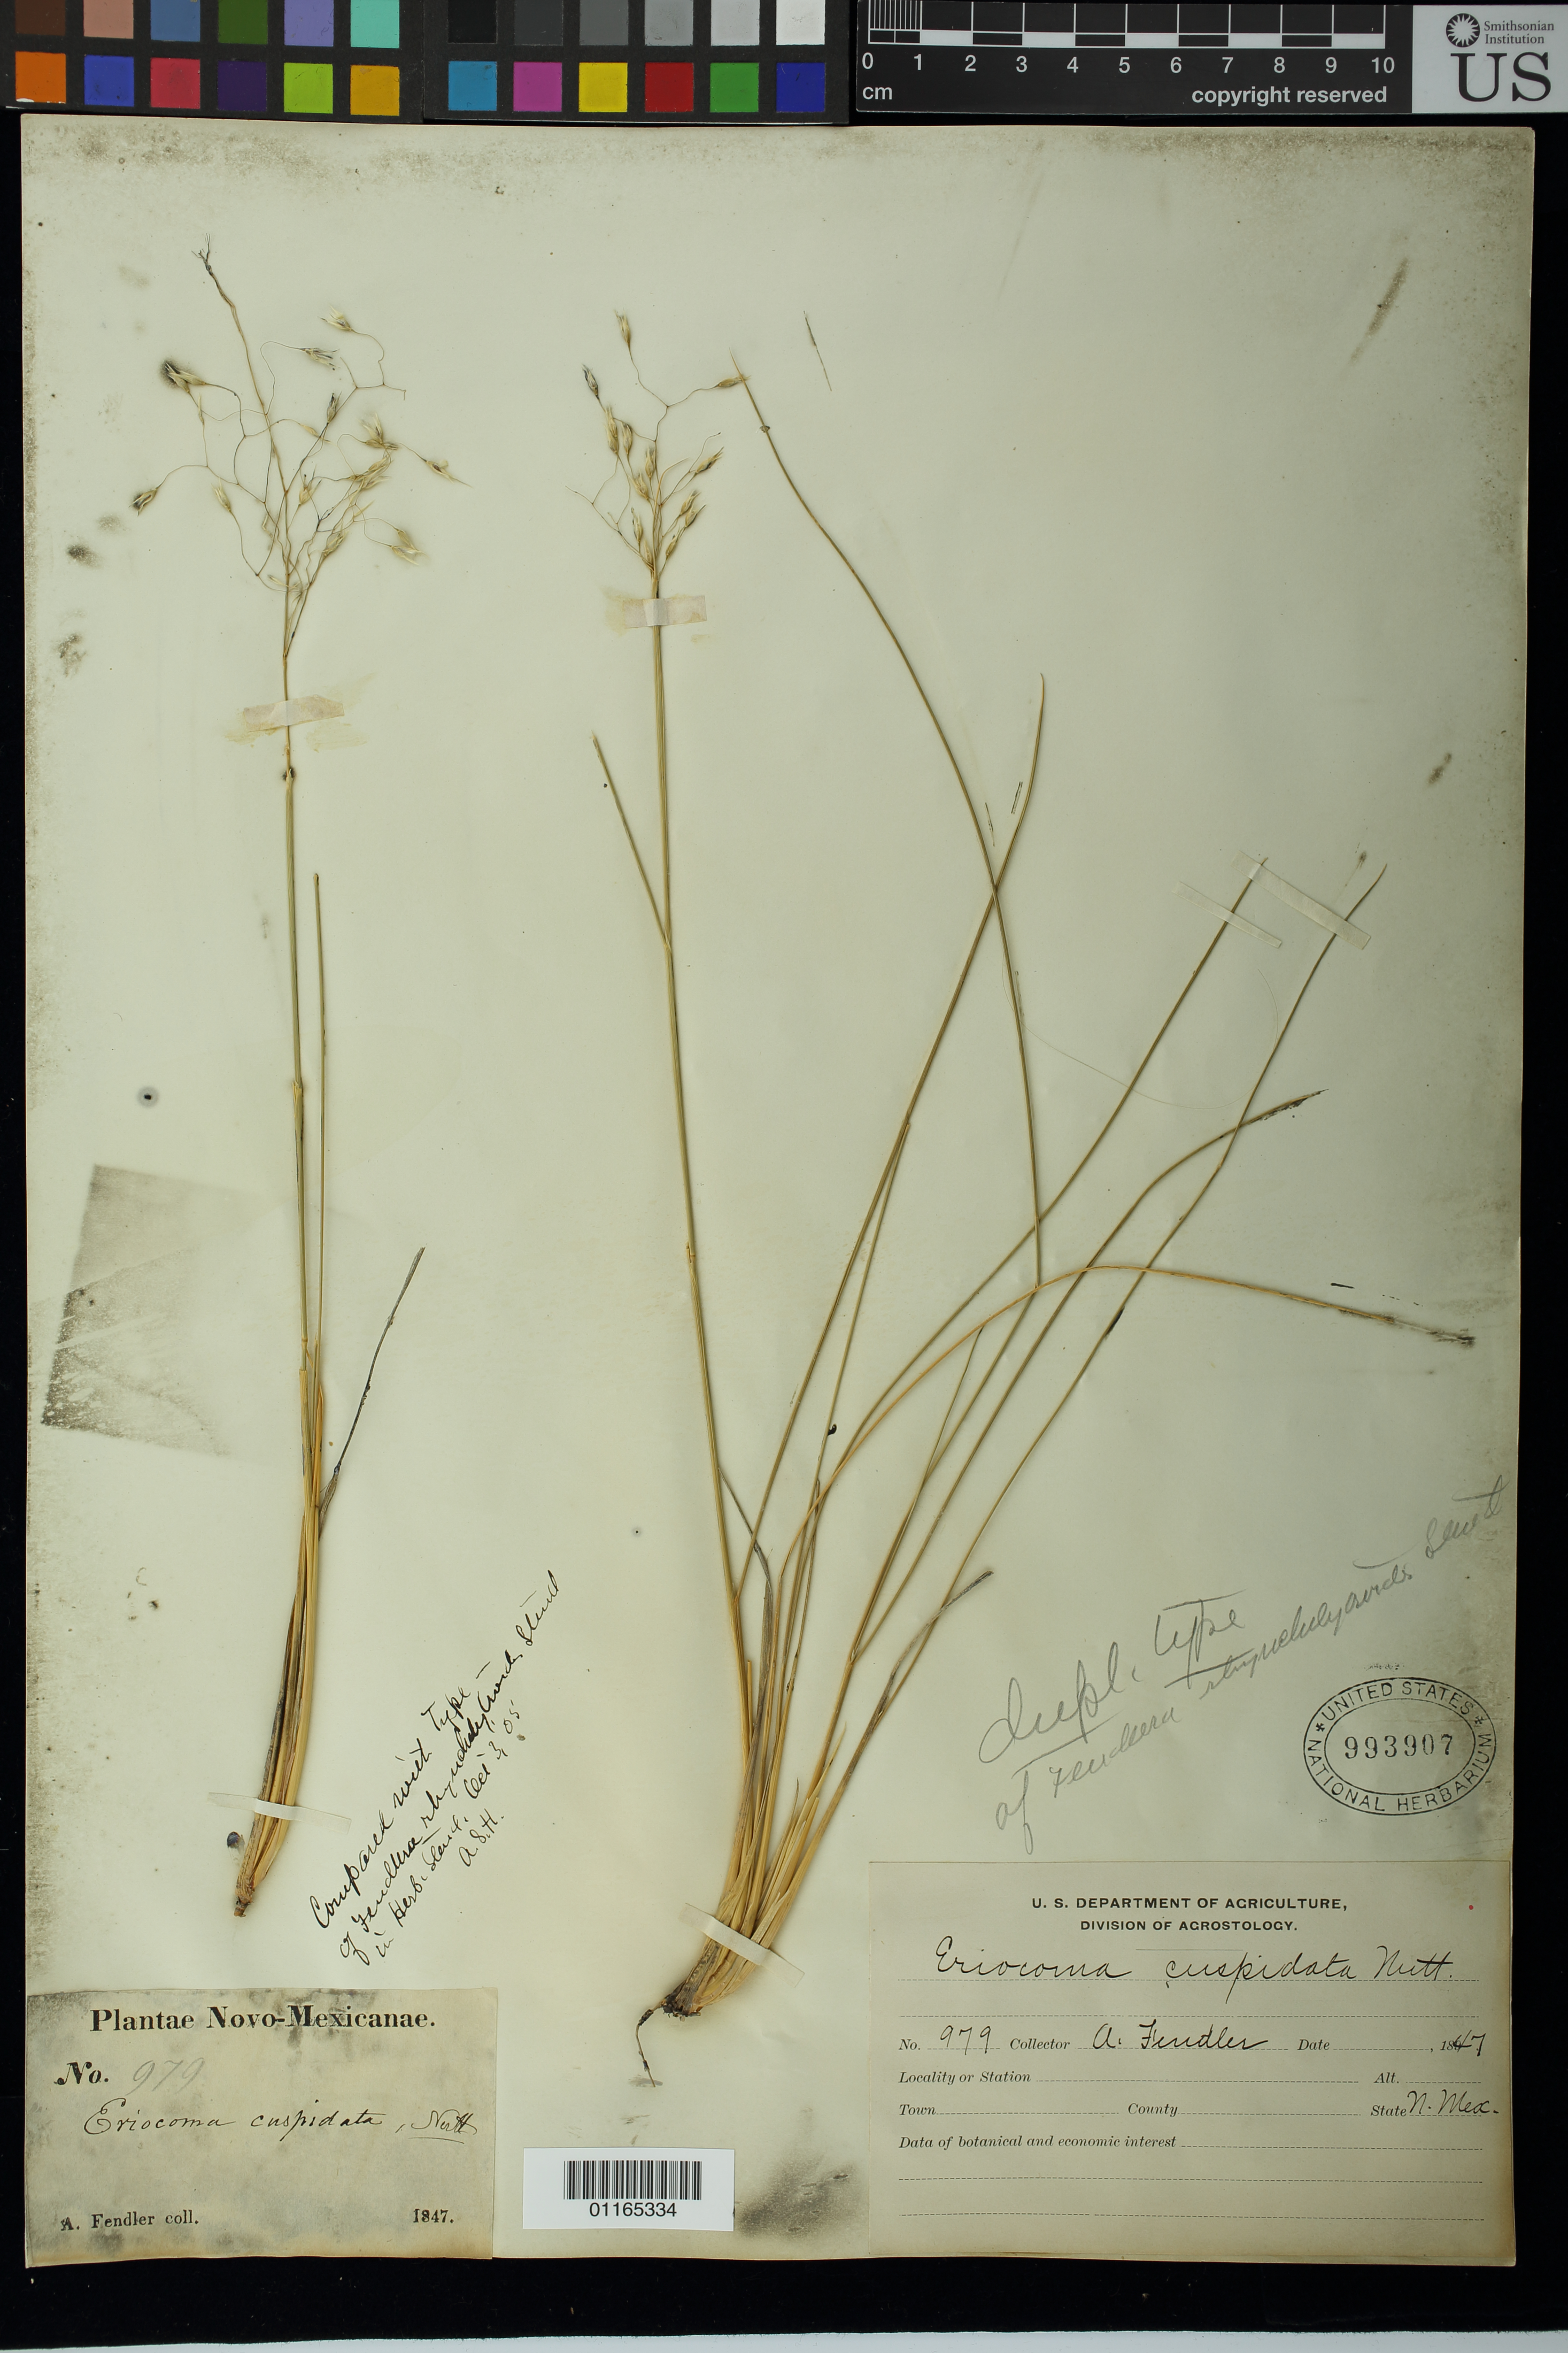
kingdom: Plantae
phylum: Tracheophyta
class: Liliopsida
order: Poales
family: Poaceae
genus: Fendleria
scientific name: Fendleria rhynchelytroides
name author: Steud.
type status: Isotype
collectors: A. Fendler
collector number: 979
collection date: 1847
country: United States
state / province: New Mexico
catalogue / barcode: US 993907